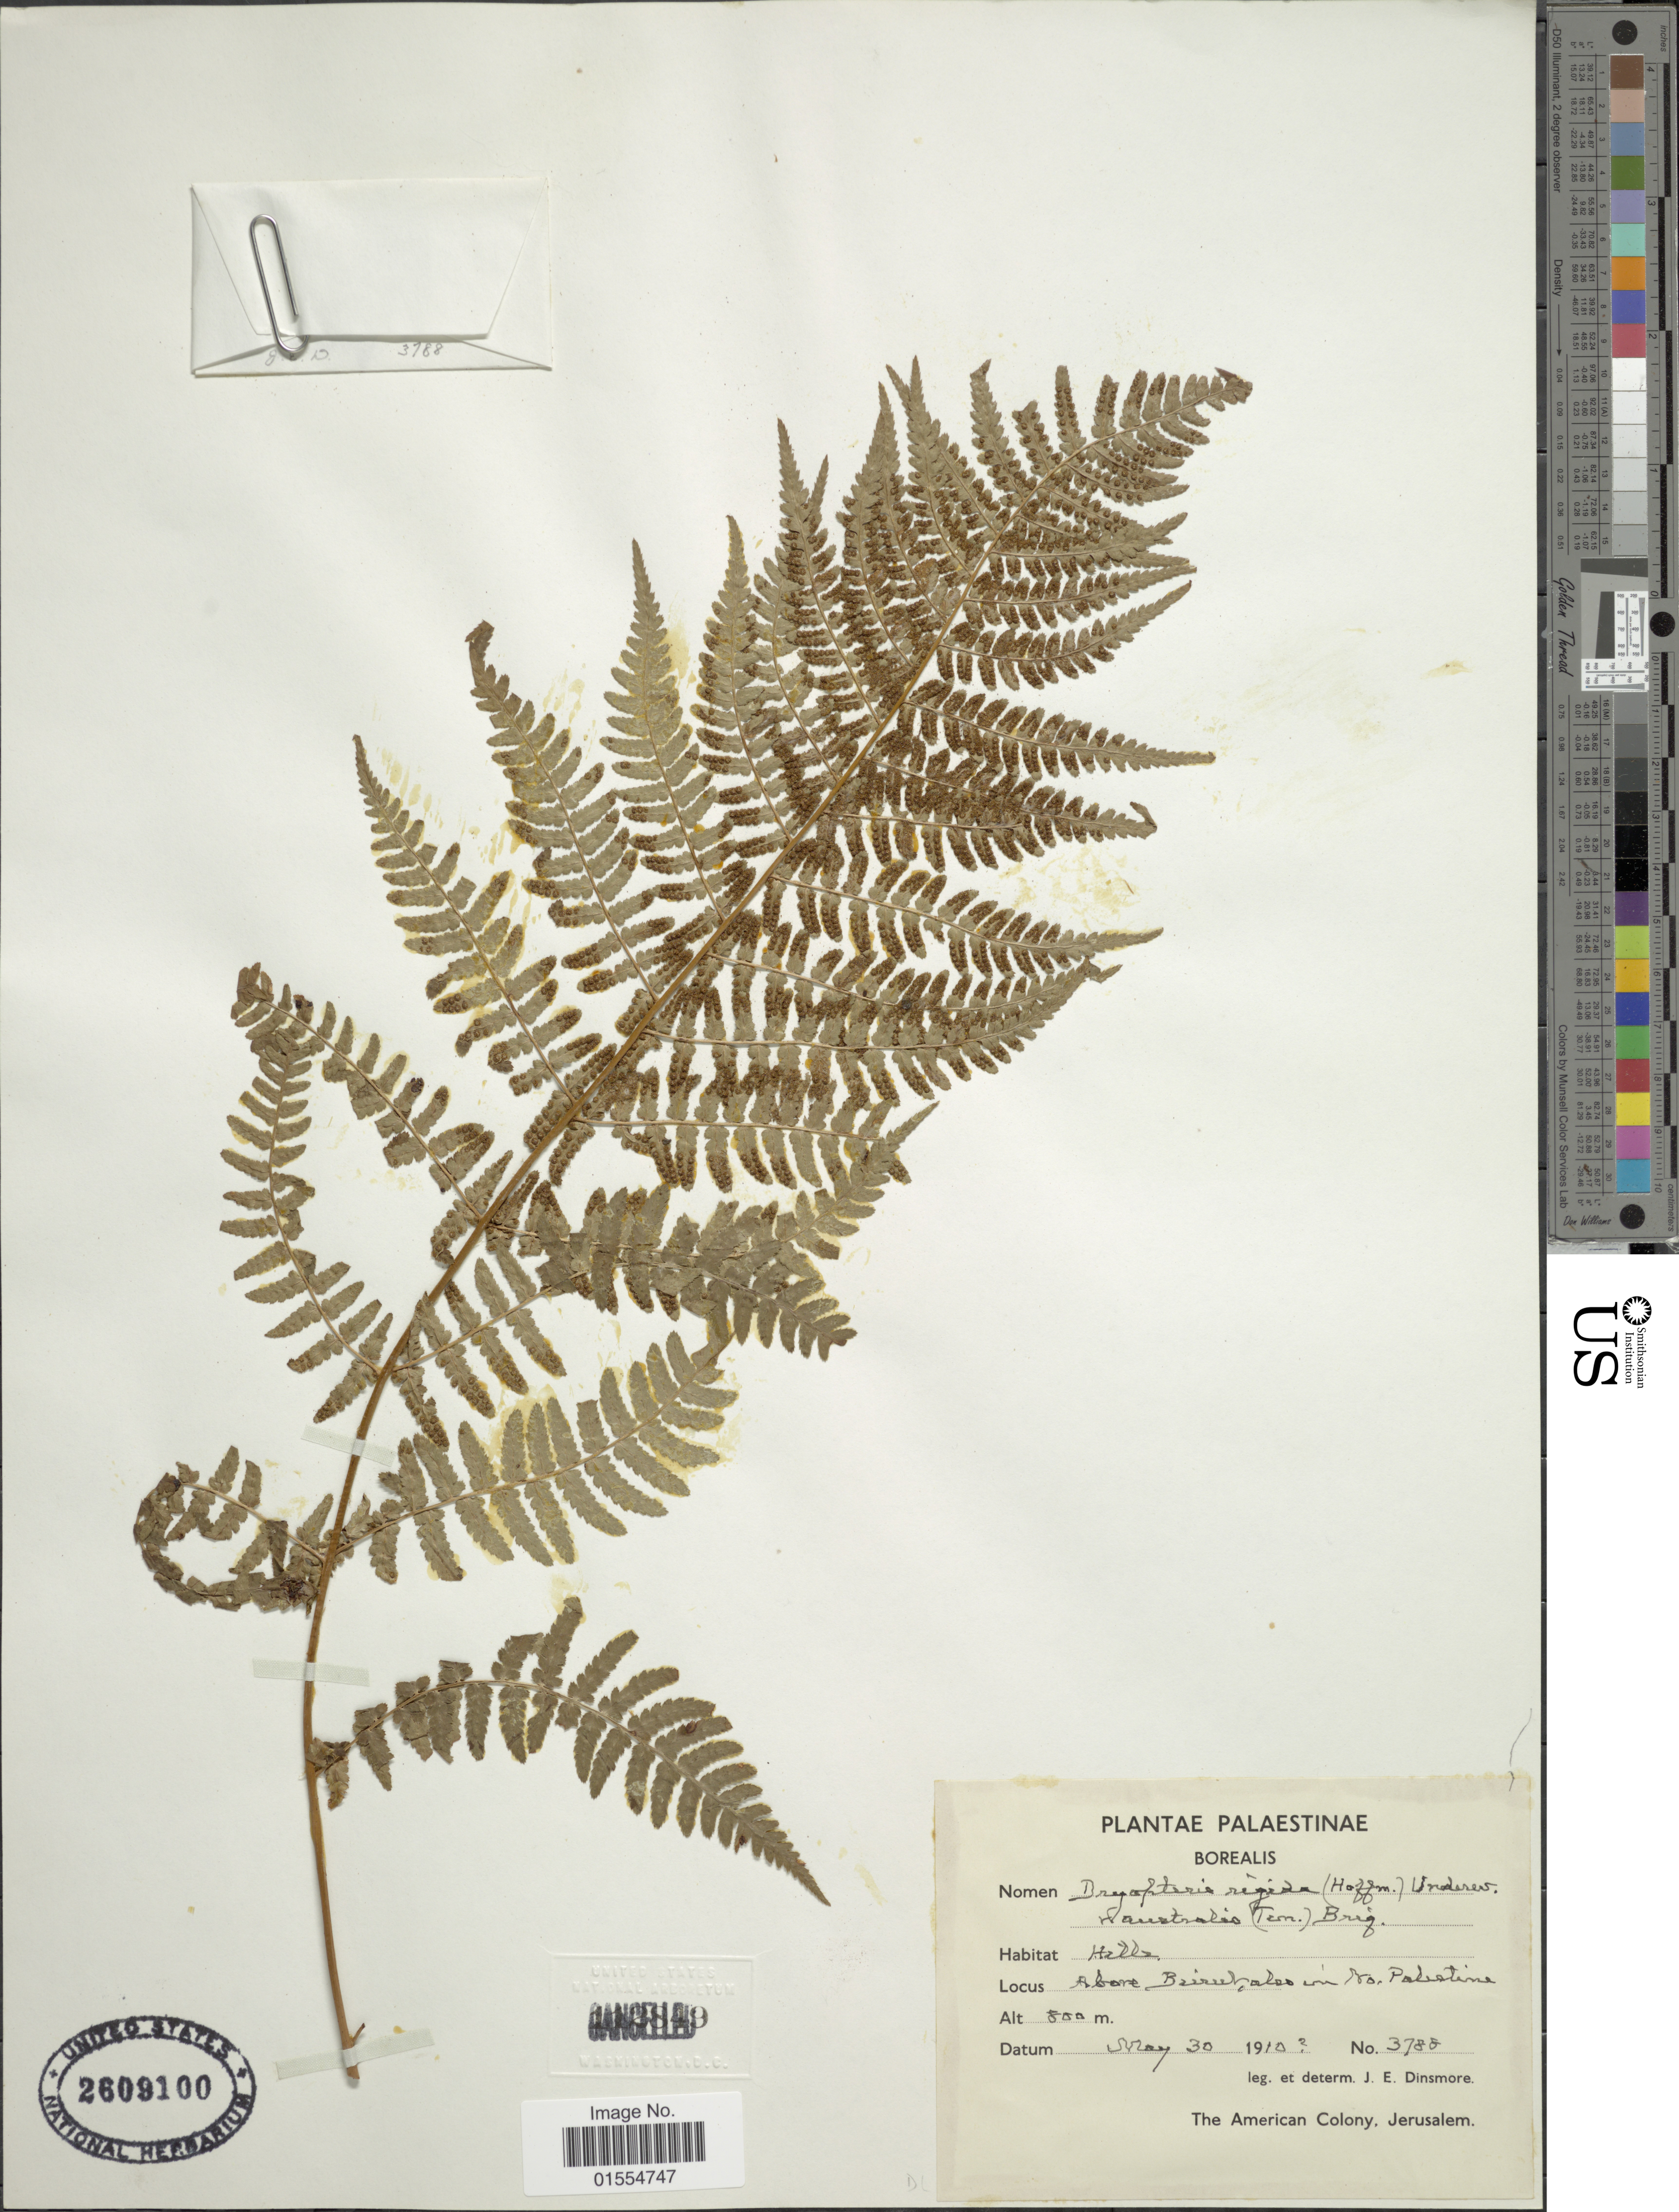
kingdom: Plantae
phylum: Tracheophyta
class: Polypodiopsida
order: Polypodiales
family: Dryopteridaceae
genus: Dryopteris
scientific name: Dryopteris rigida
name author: Underw.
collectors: J. Dinsmore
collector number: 3788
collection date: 1910-05-30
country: Israel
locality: Palaestinae, Borealis, Hills, above Beirut, also in No. Palestine [interpreted]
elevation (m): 800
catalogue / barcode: US 2609100